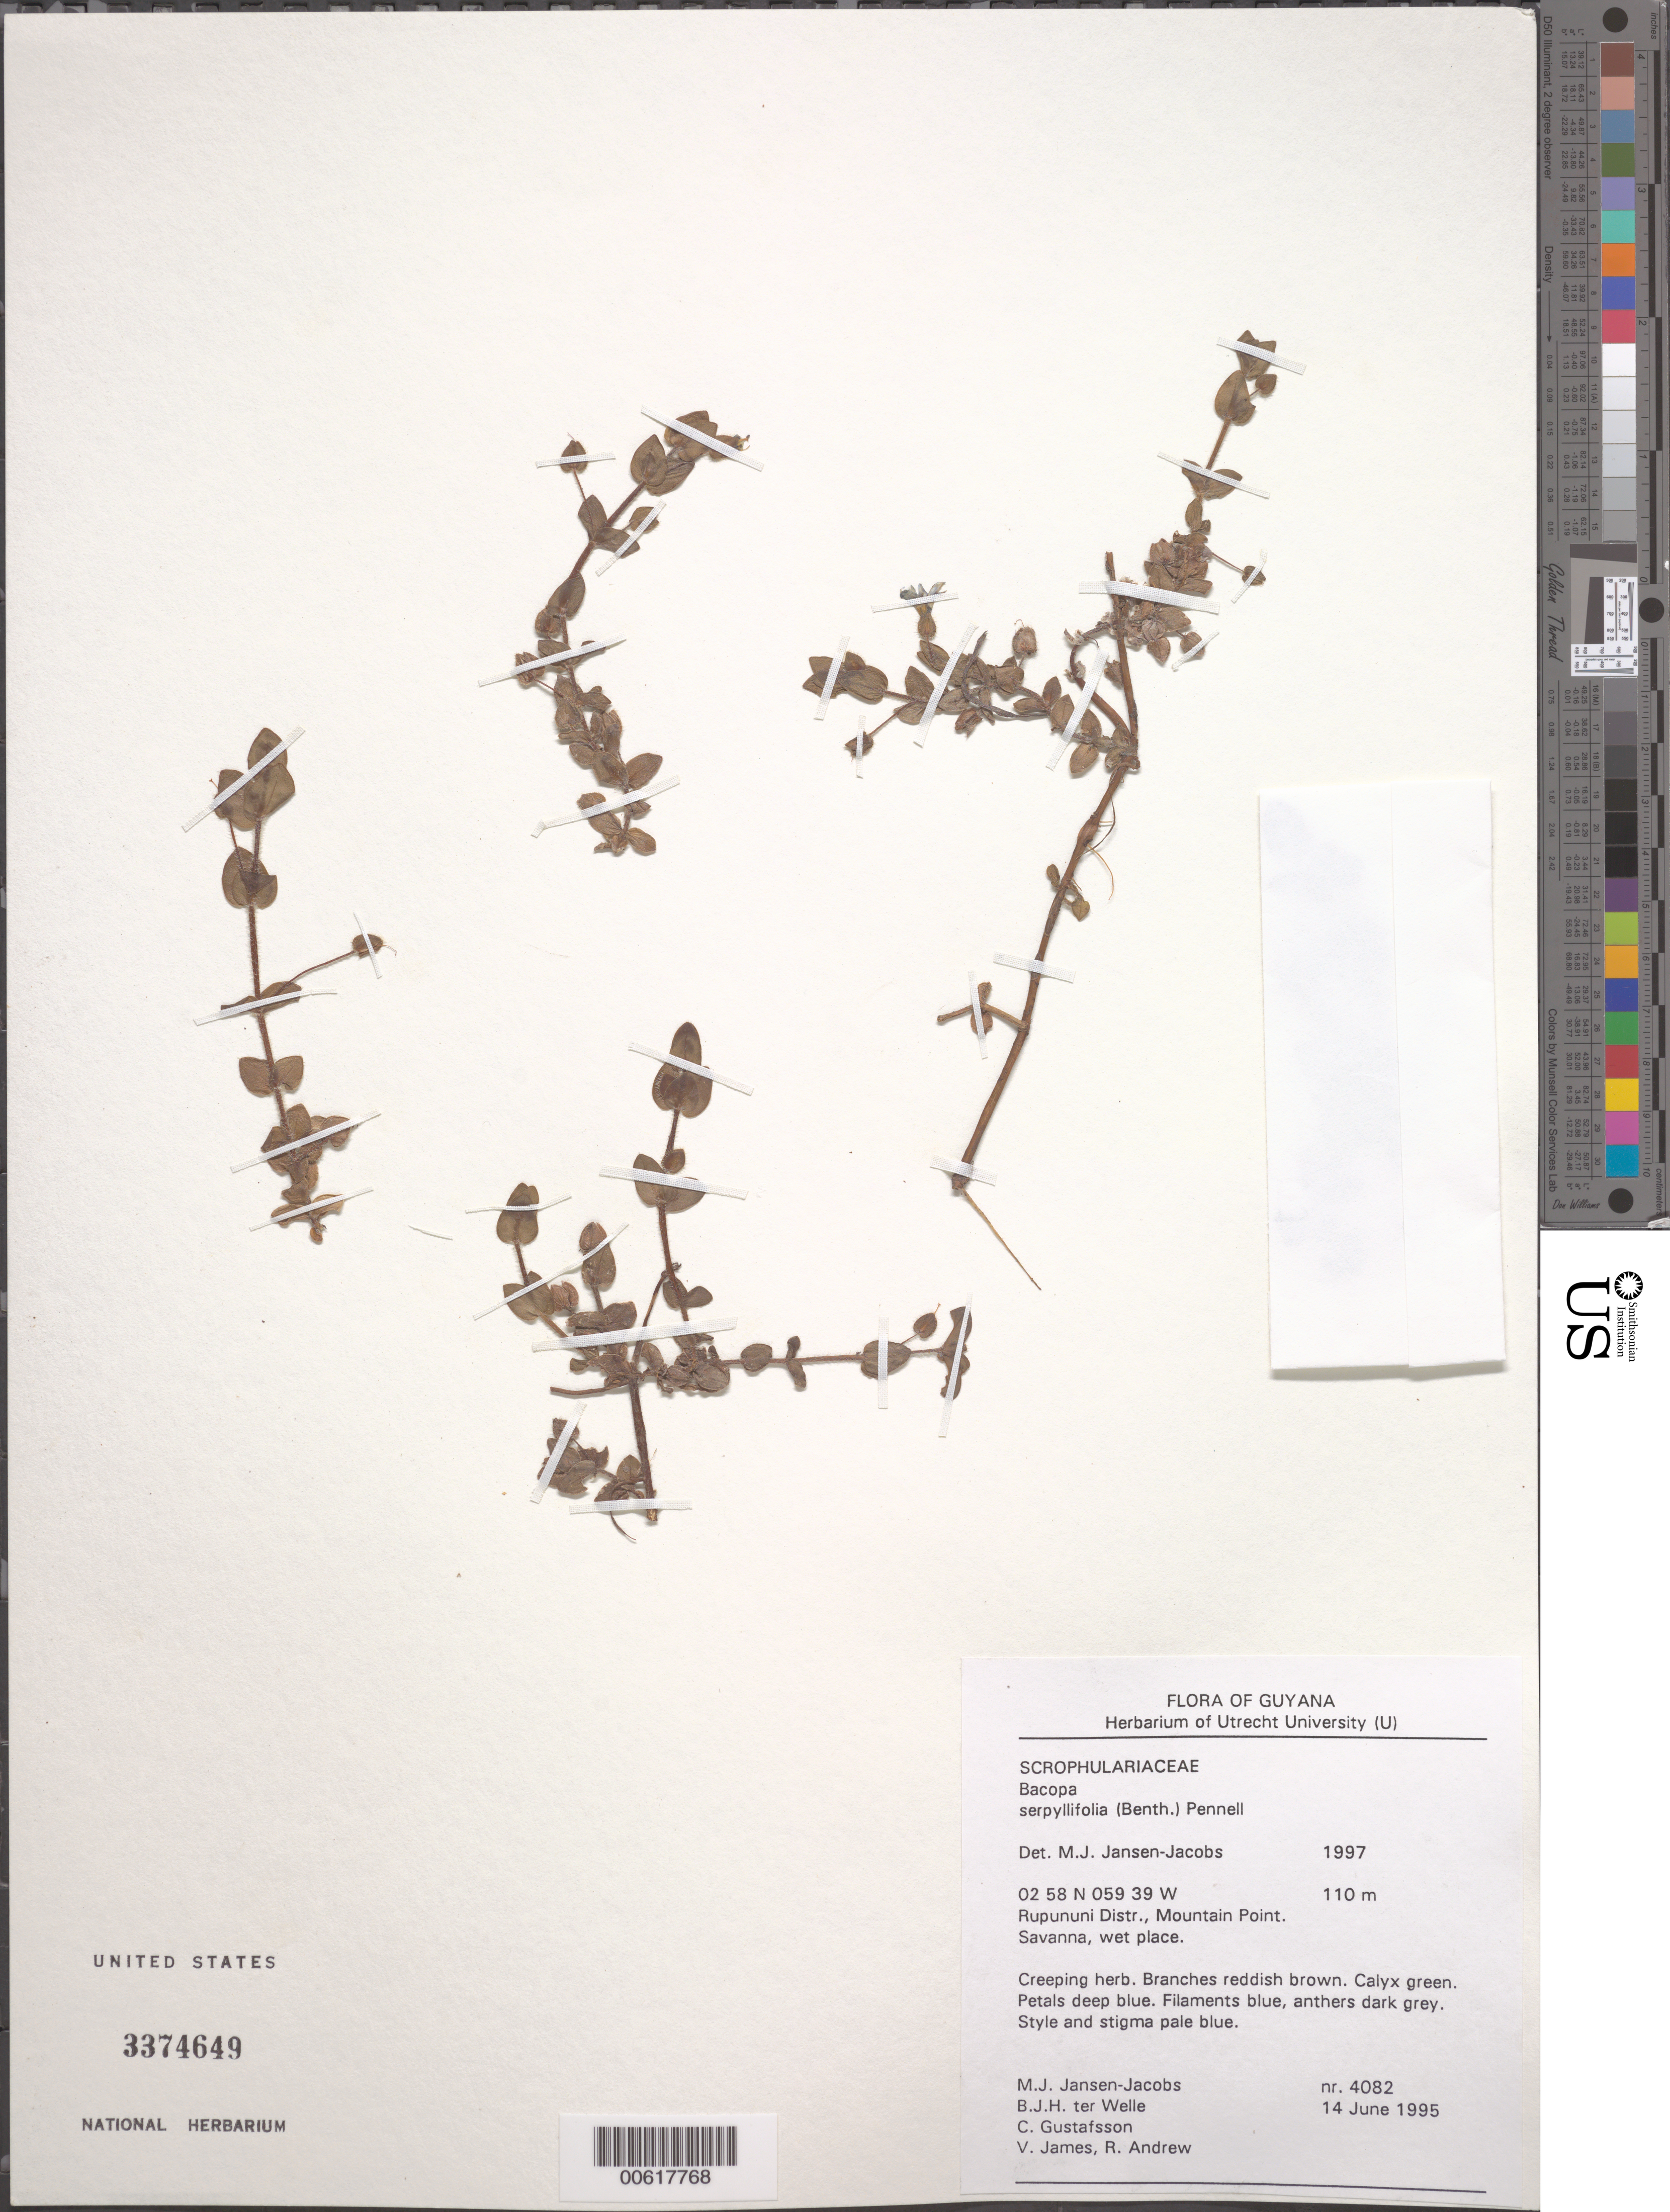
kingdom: Plantae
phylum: Tracheophyta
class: Magnoliopsida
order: Lamiales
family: Plantaginaceae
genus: Bacopa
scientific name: Bacopa serpyllifolia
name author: (Benth.) Pennell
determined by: Jansen-Jacobs, M. J., (U), Nationaal Herbarium Nederland, Utrecht University branch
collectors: M. J. Jansen-Jacobs, B. Welle, C. G. Gustafsson, V. James & R. Andrew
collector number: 4082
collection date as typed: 14-Jun-95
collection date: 1995-06-14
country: Guyana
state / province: U. Takutu-U. Essequibo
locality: Mountain Point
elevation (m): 110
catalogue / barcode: US 3374649